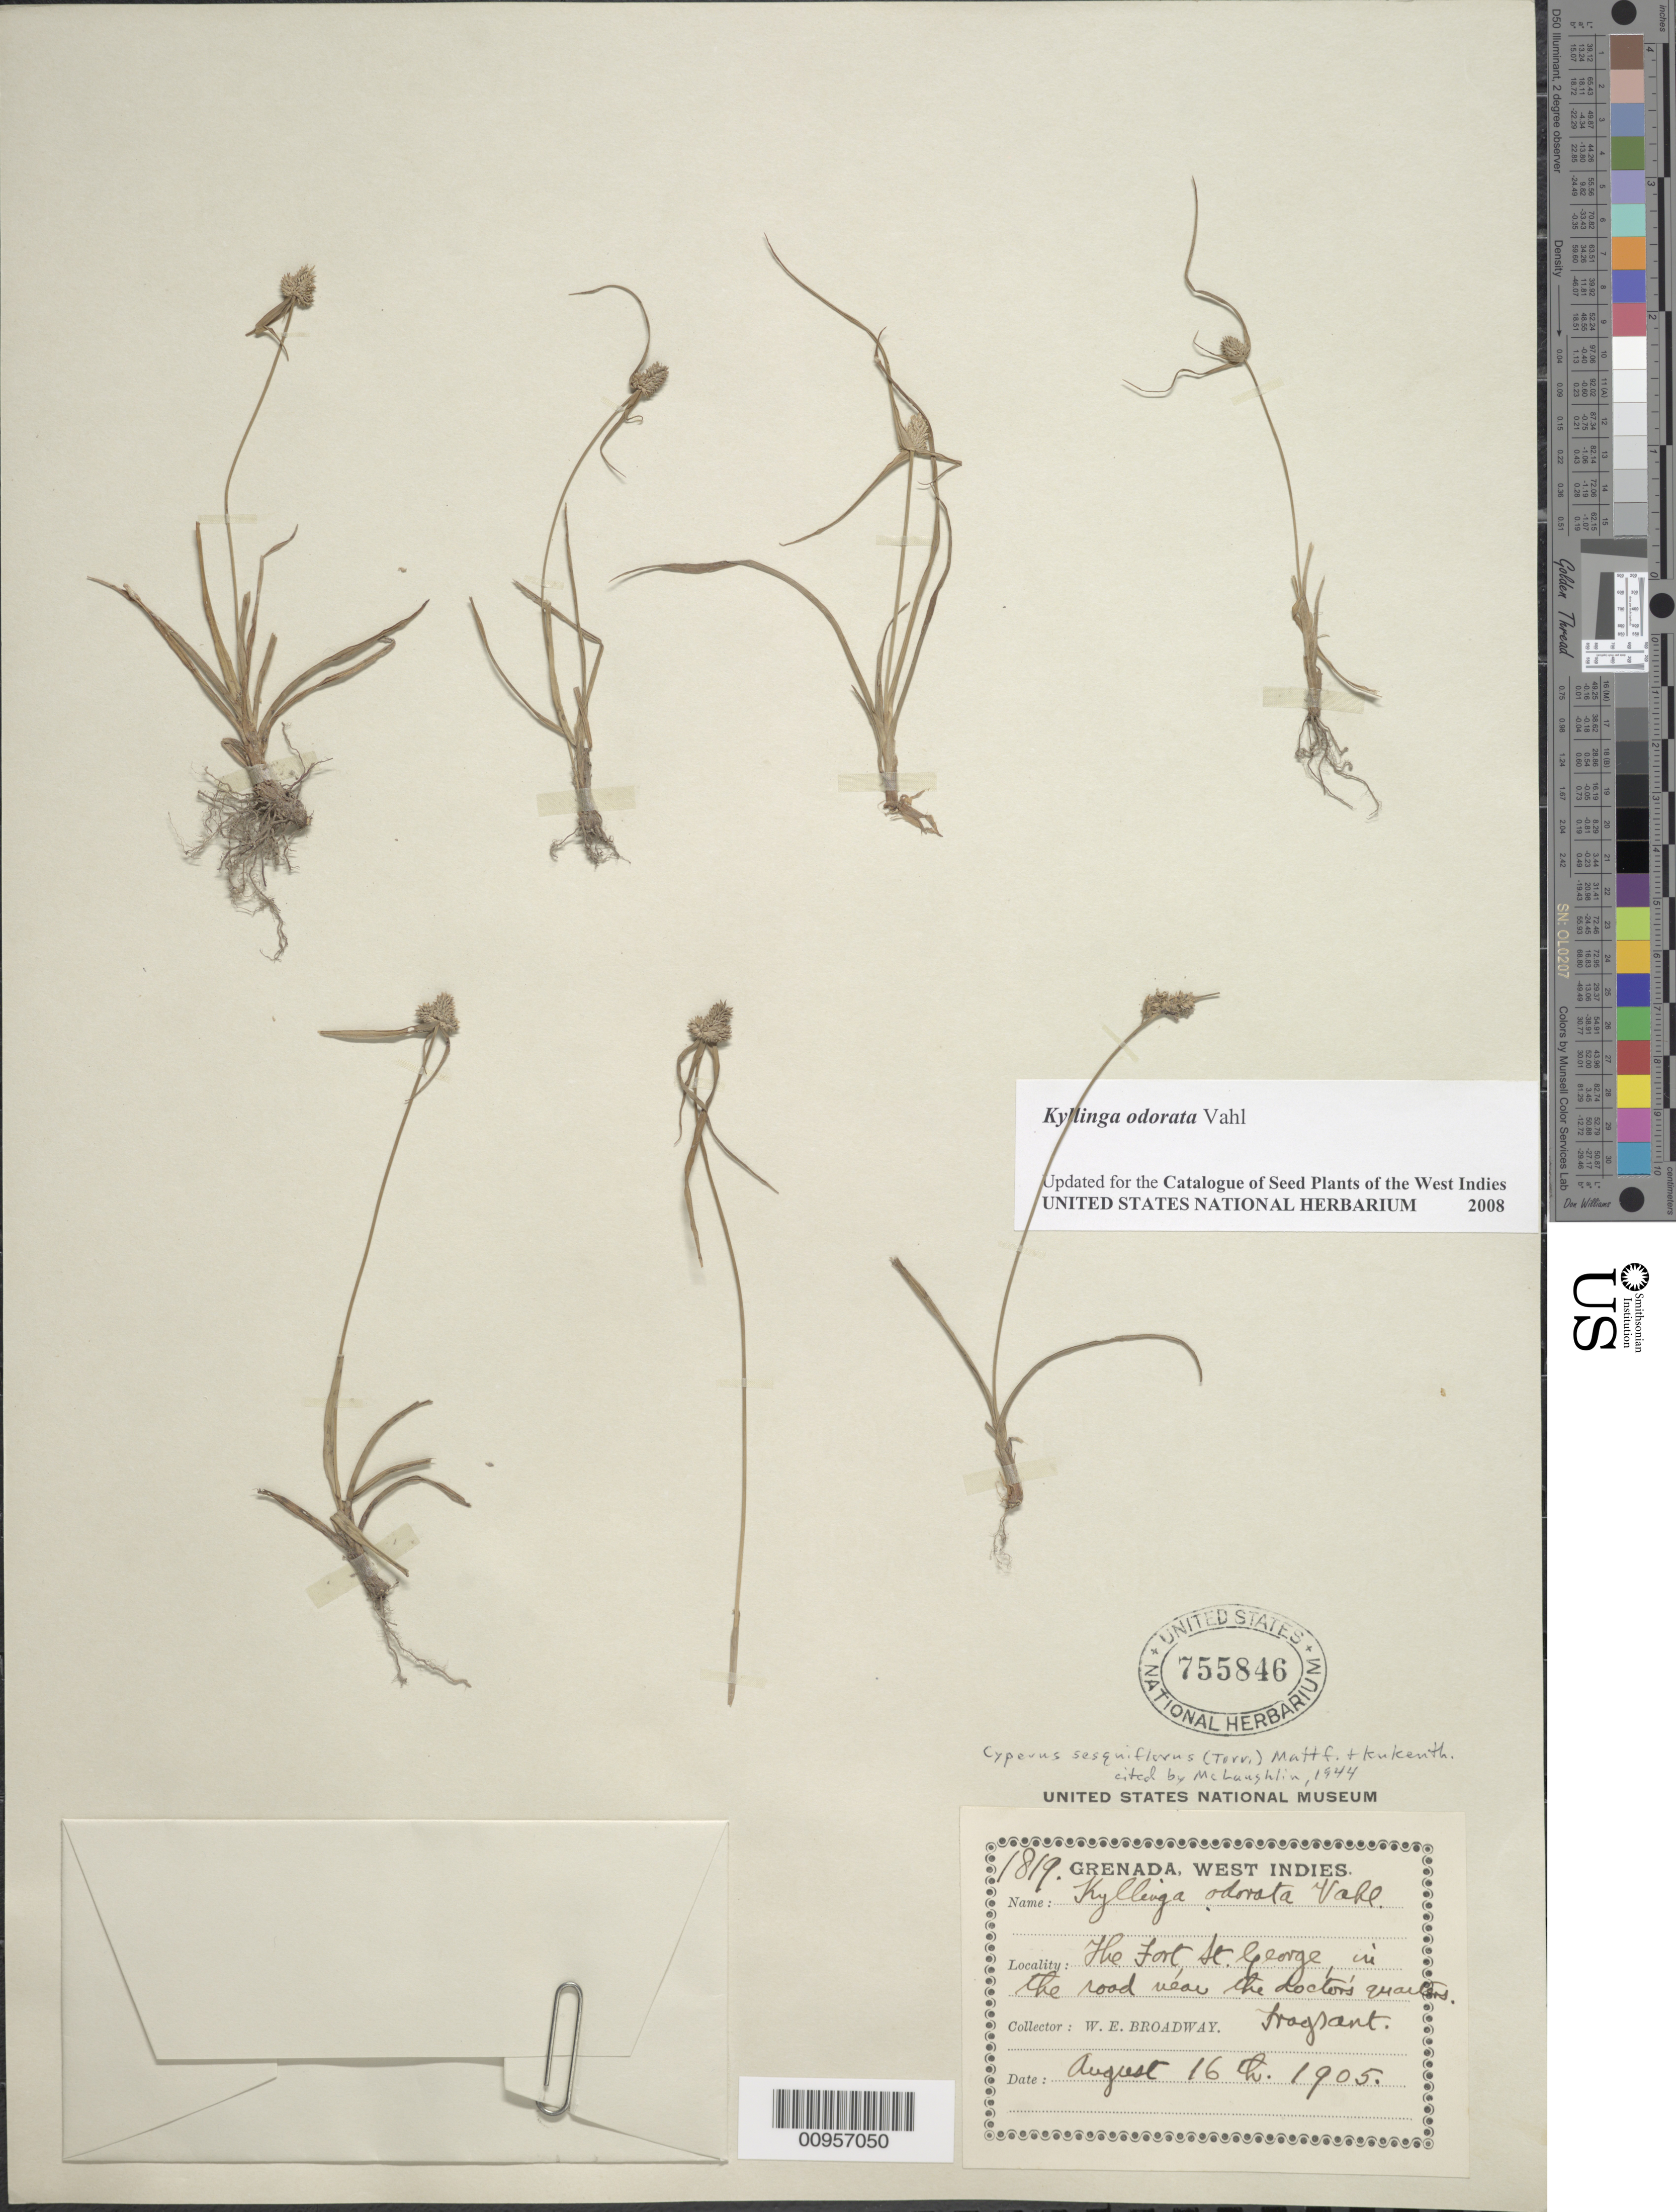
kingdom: Plantae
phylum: Tracheophyta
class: Liliopsida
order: Poales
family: Cyperaceae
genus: Cyperus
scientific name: Cyperus sesquiflorus subsp. sesquiflorus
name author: (Torr.) Mattf. & Kük.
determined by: Strong, M. T., (US), Smithsonian Institution - National Museum of Natural History (UNITED STATES)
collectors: W. E. Broadway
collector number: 1819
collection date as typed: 16 Aug 1905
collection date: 1905-08-16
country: Grenada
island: Grenada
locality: The Fort, St. George, in the road near the doctor's quarters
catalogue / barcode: US 755846